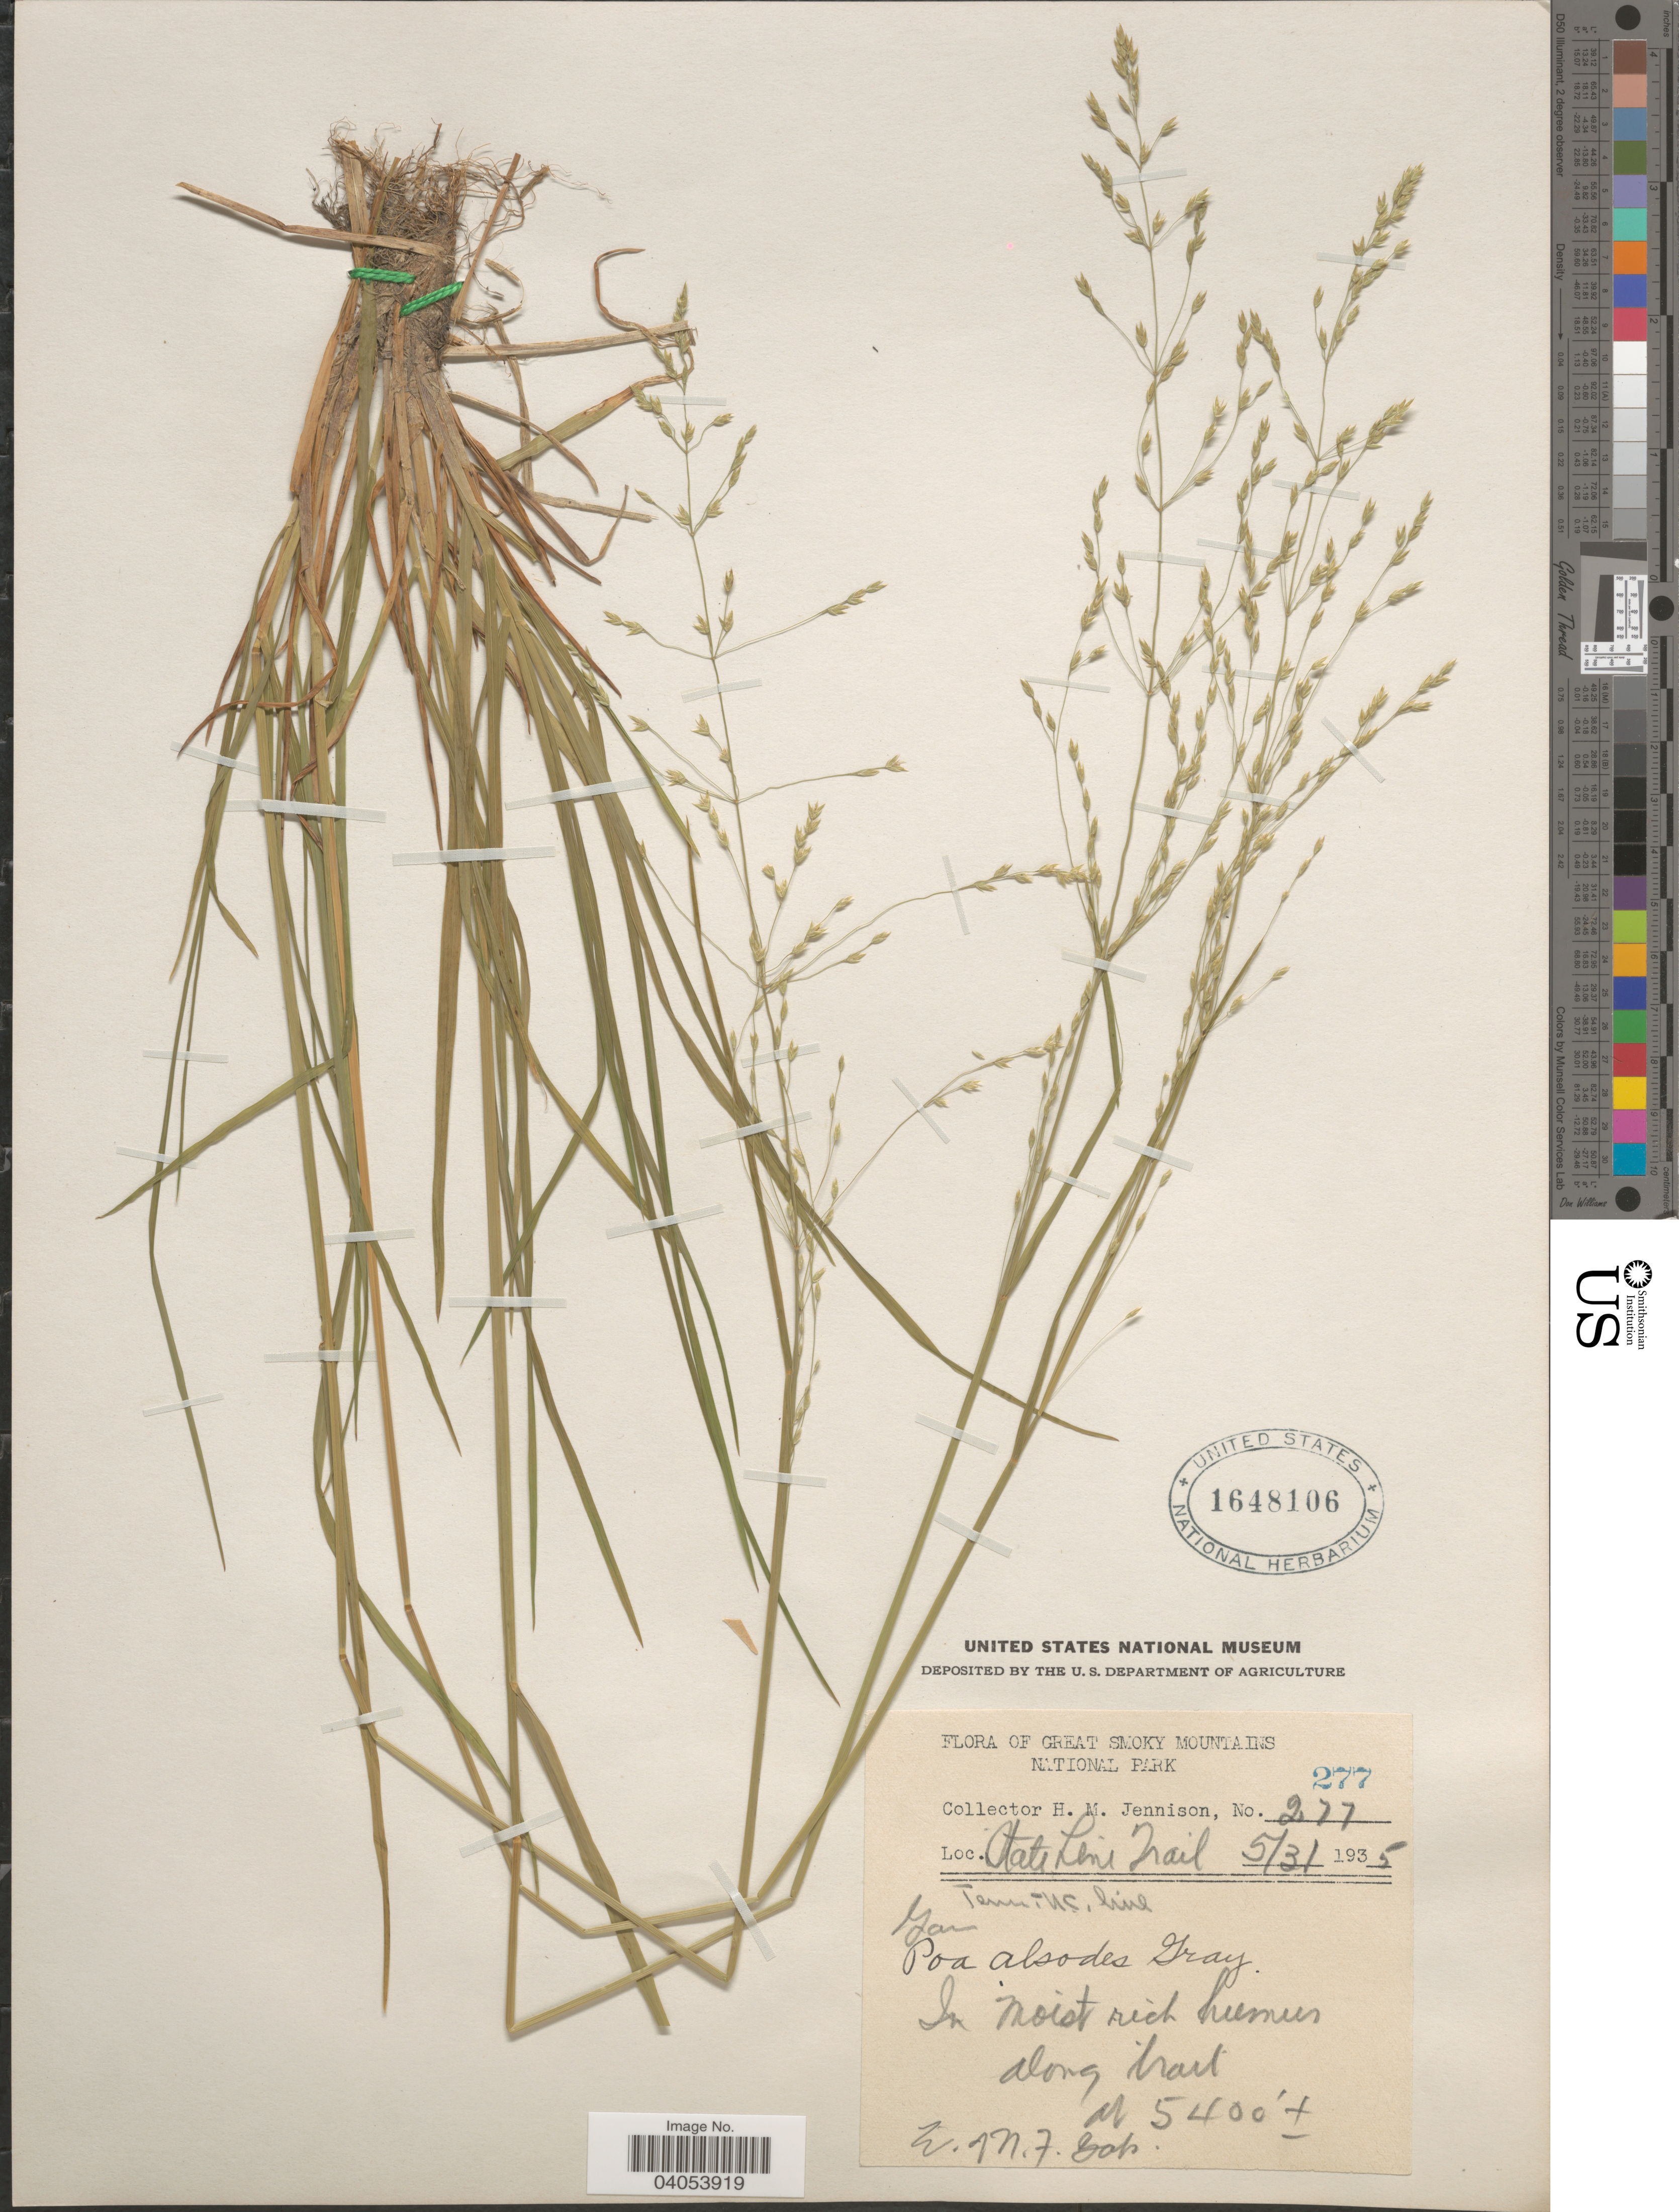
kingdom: Plantae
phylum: Tracheophyta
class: Liliopsida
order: Poales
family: Poaceae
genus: Poa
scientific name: Poa alsodes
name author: A. Gray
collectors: H. Jennison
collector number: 277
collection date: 1935-05-03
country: United States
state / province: North Carolina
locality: Great Smoky Mountains National Park. State Line Trail. Tenn.-NC. line. Along trail.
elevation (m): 1646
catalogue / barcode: US 1648106